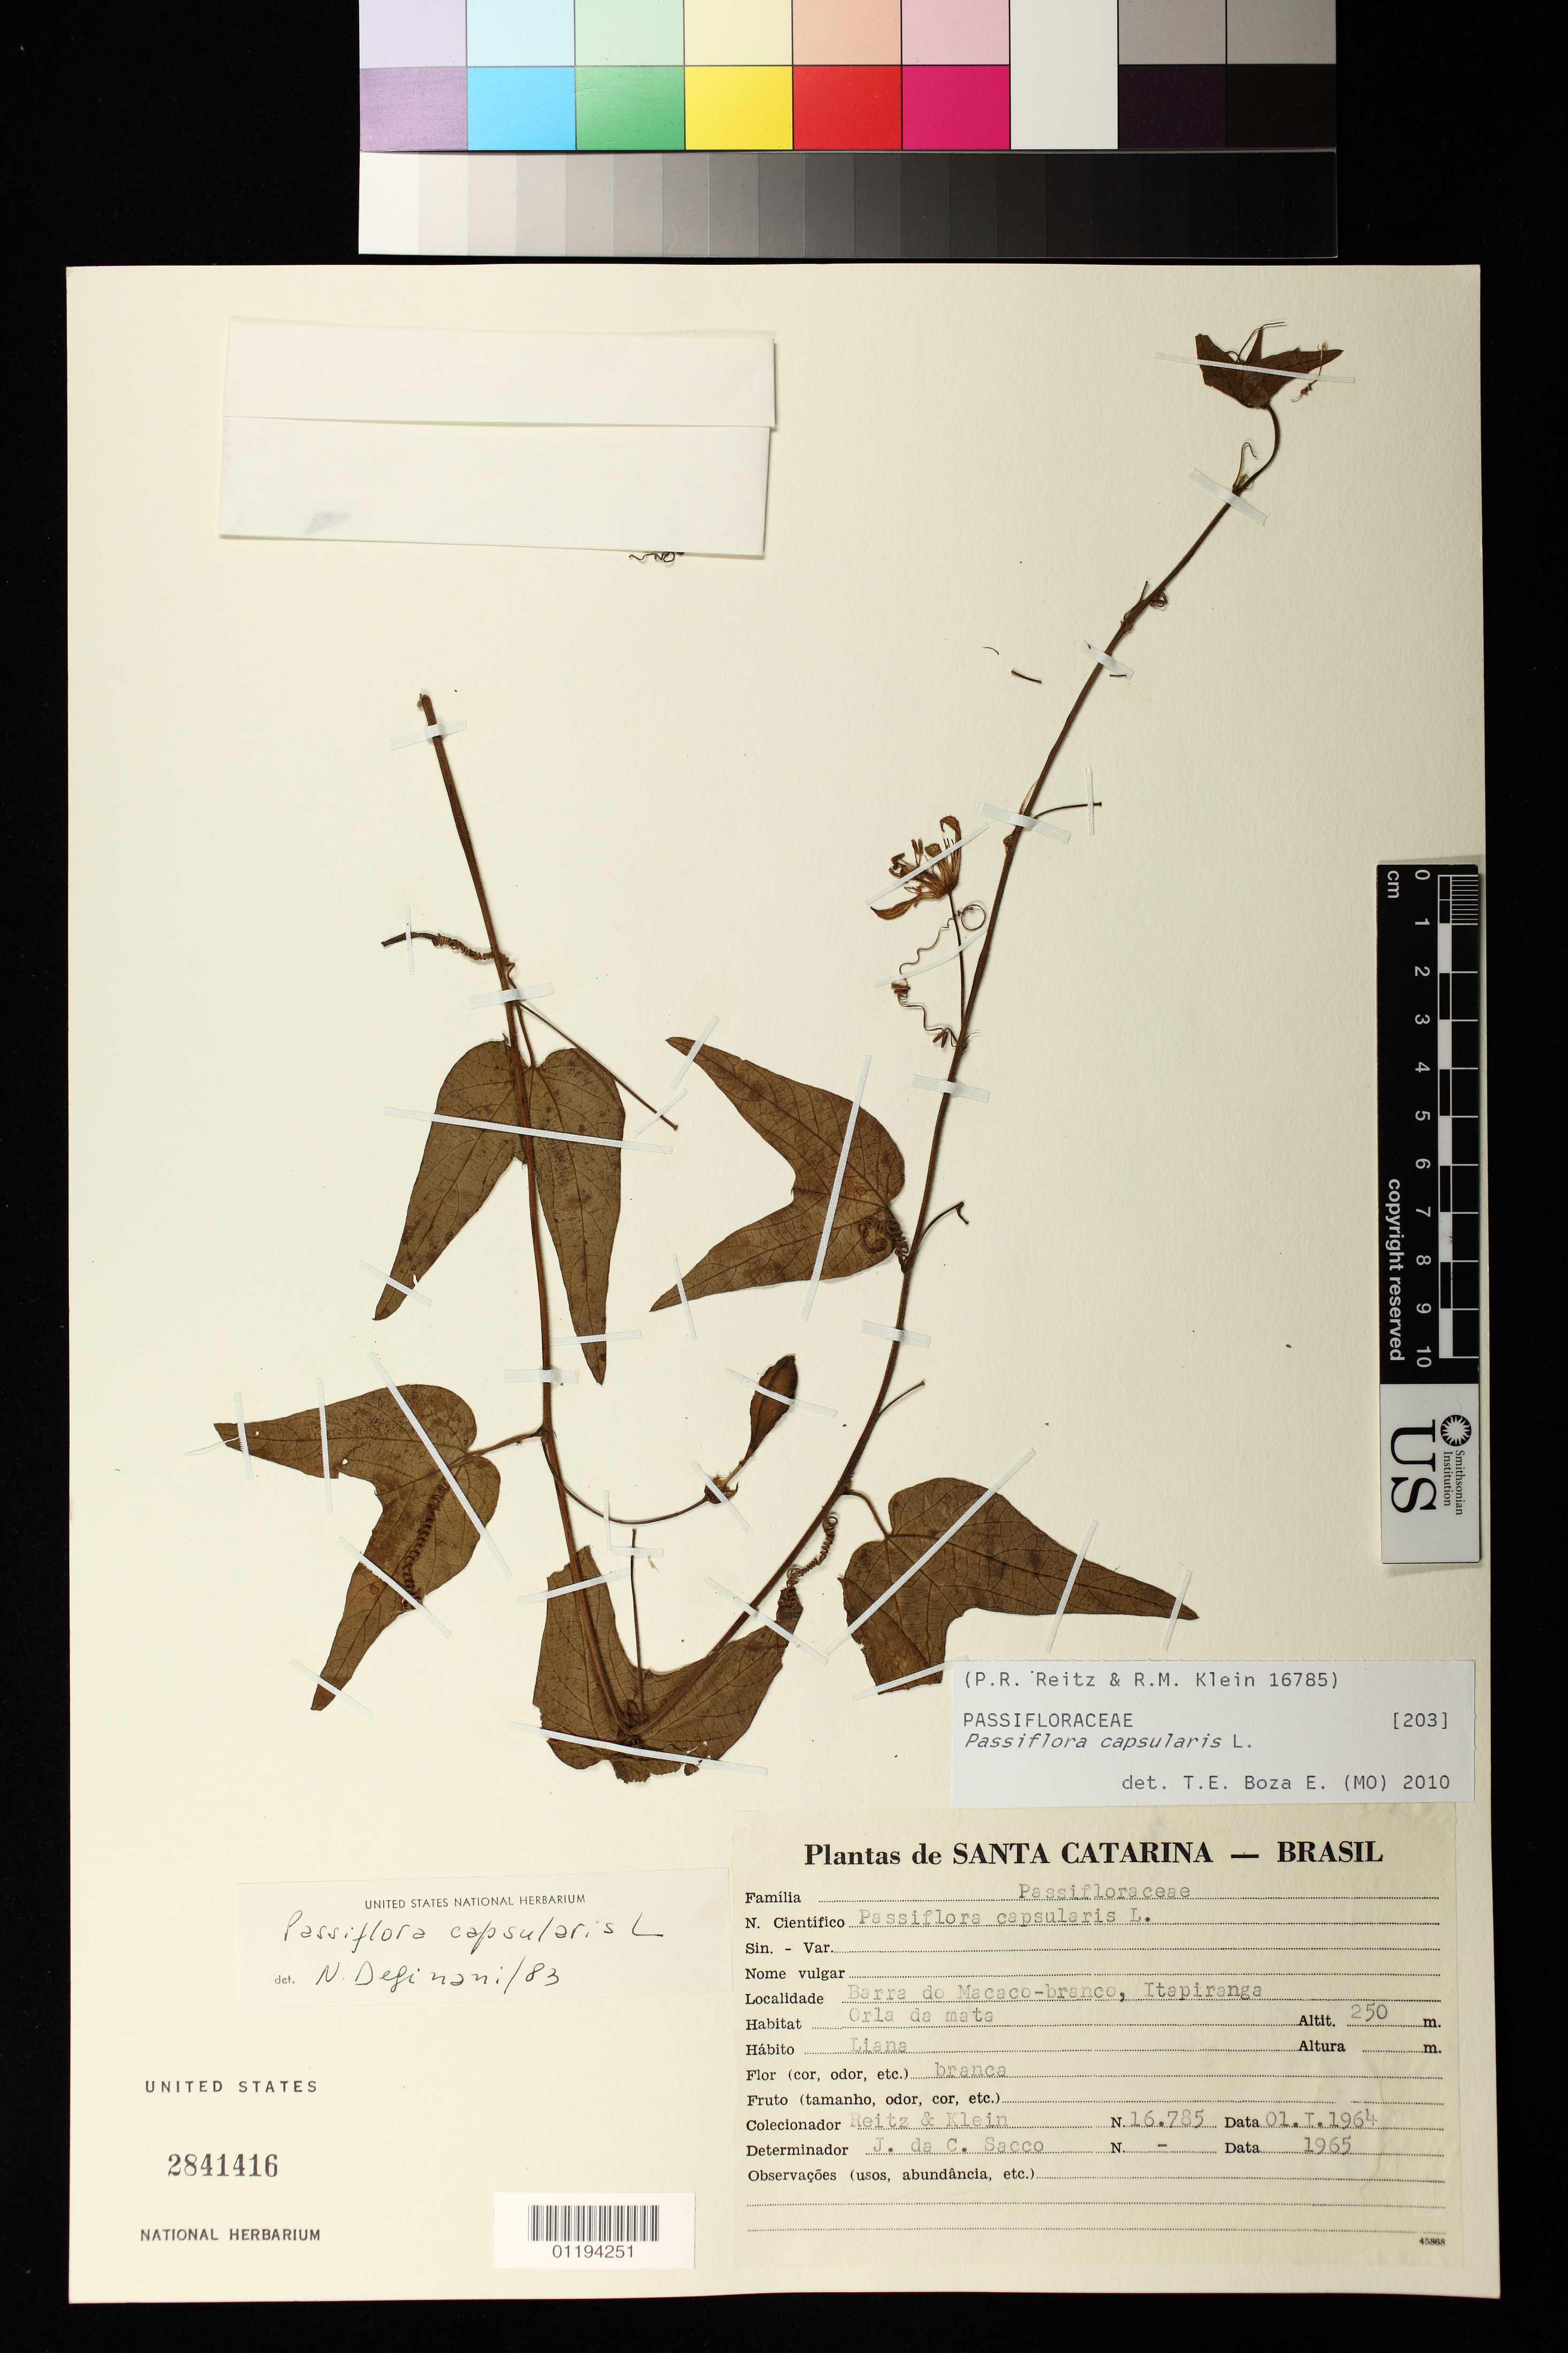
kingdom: Plantae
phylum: Tracheophyta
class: Magnoliopsida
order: Malpighiales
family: Passifloraceae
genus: Passiflora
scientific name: Passiflora capsularis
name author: L.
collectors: R. Reitz & R. M. Klein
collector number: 16785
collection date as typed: Jan 1 1964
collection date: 1964-01-01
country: Brazil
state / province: Santa Catarina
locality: Barra do Macaco-branco, Itapiranga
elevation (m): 250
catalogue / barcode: US 2841416